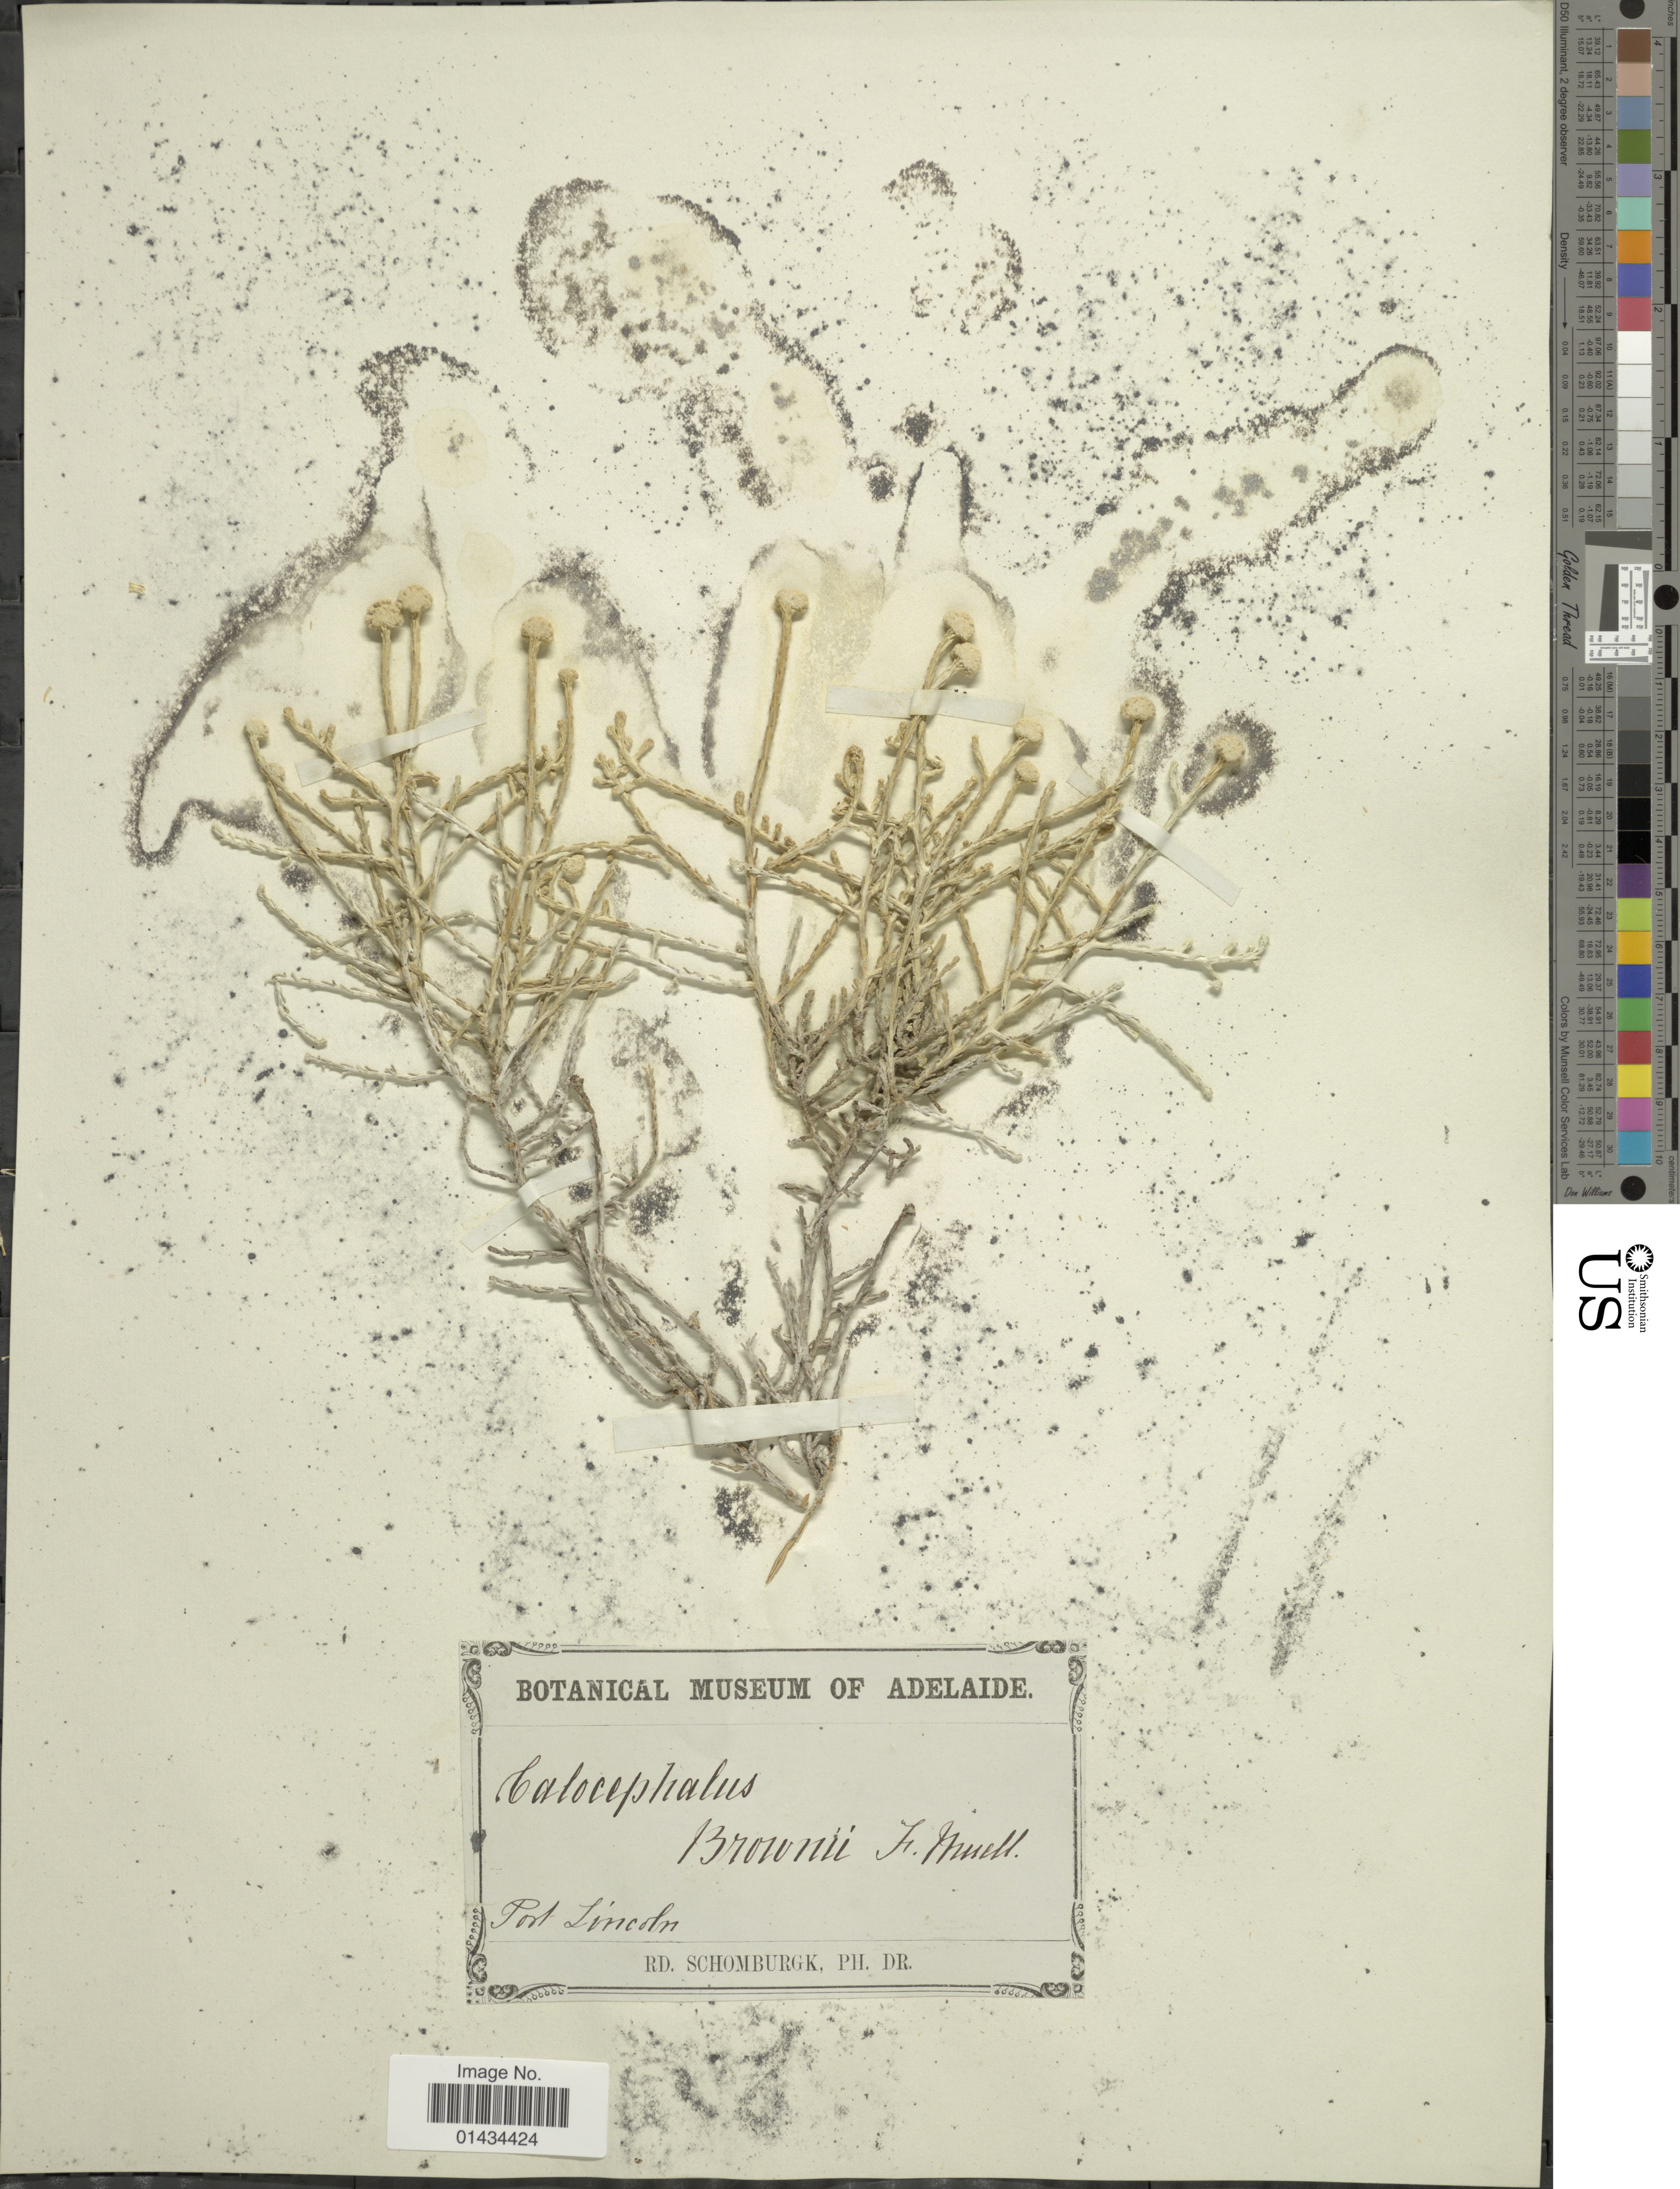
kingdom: Plantae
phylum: Tracheophyta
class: Magnoliopsida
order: Asterales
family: Asteraceae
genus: Calocephalus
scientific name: Calocephalus brownii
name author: (Cass.) F. Muell.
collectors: M. R. Schomburgk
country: Australia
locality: Port Lincoln